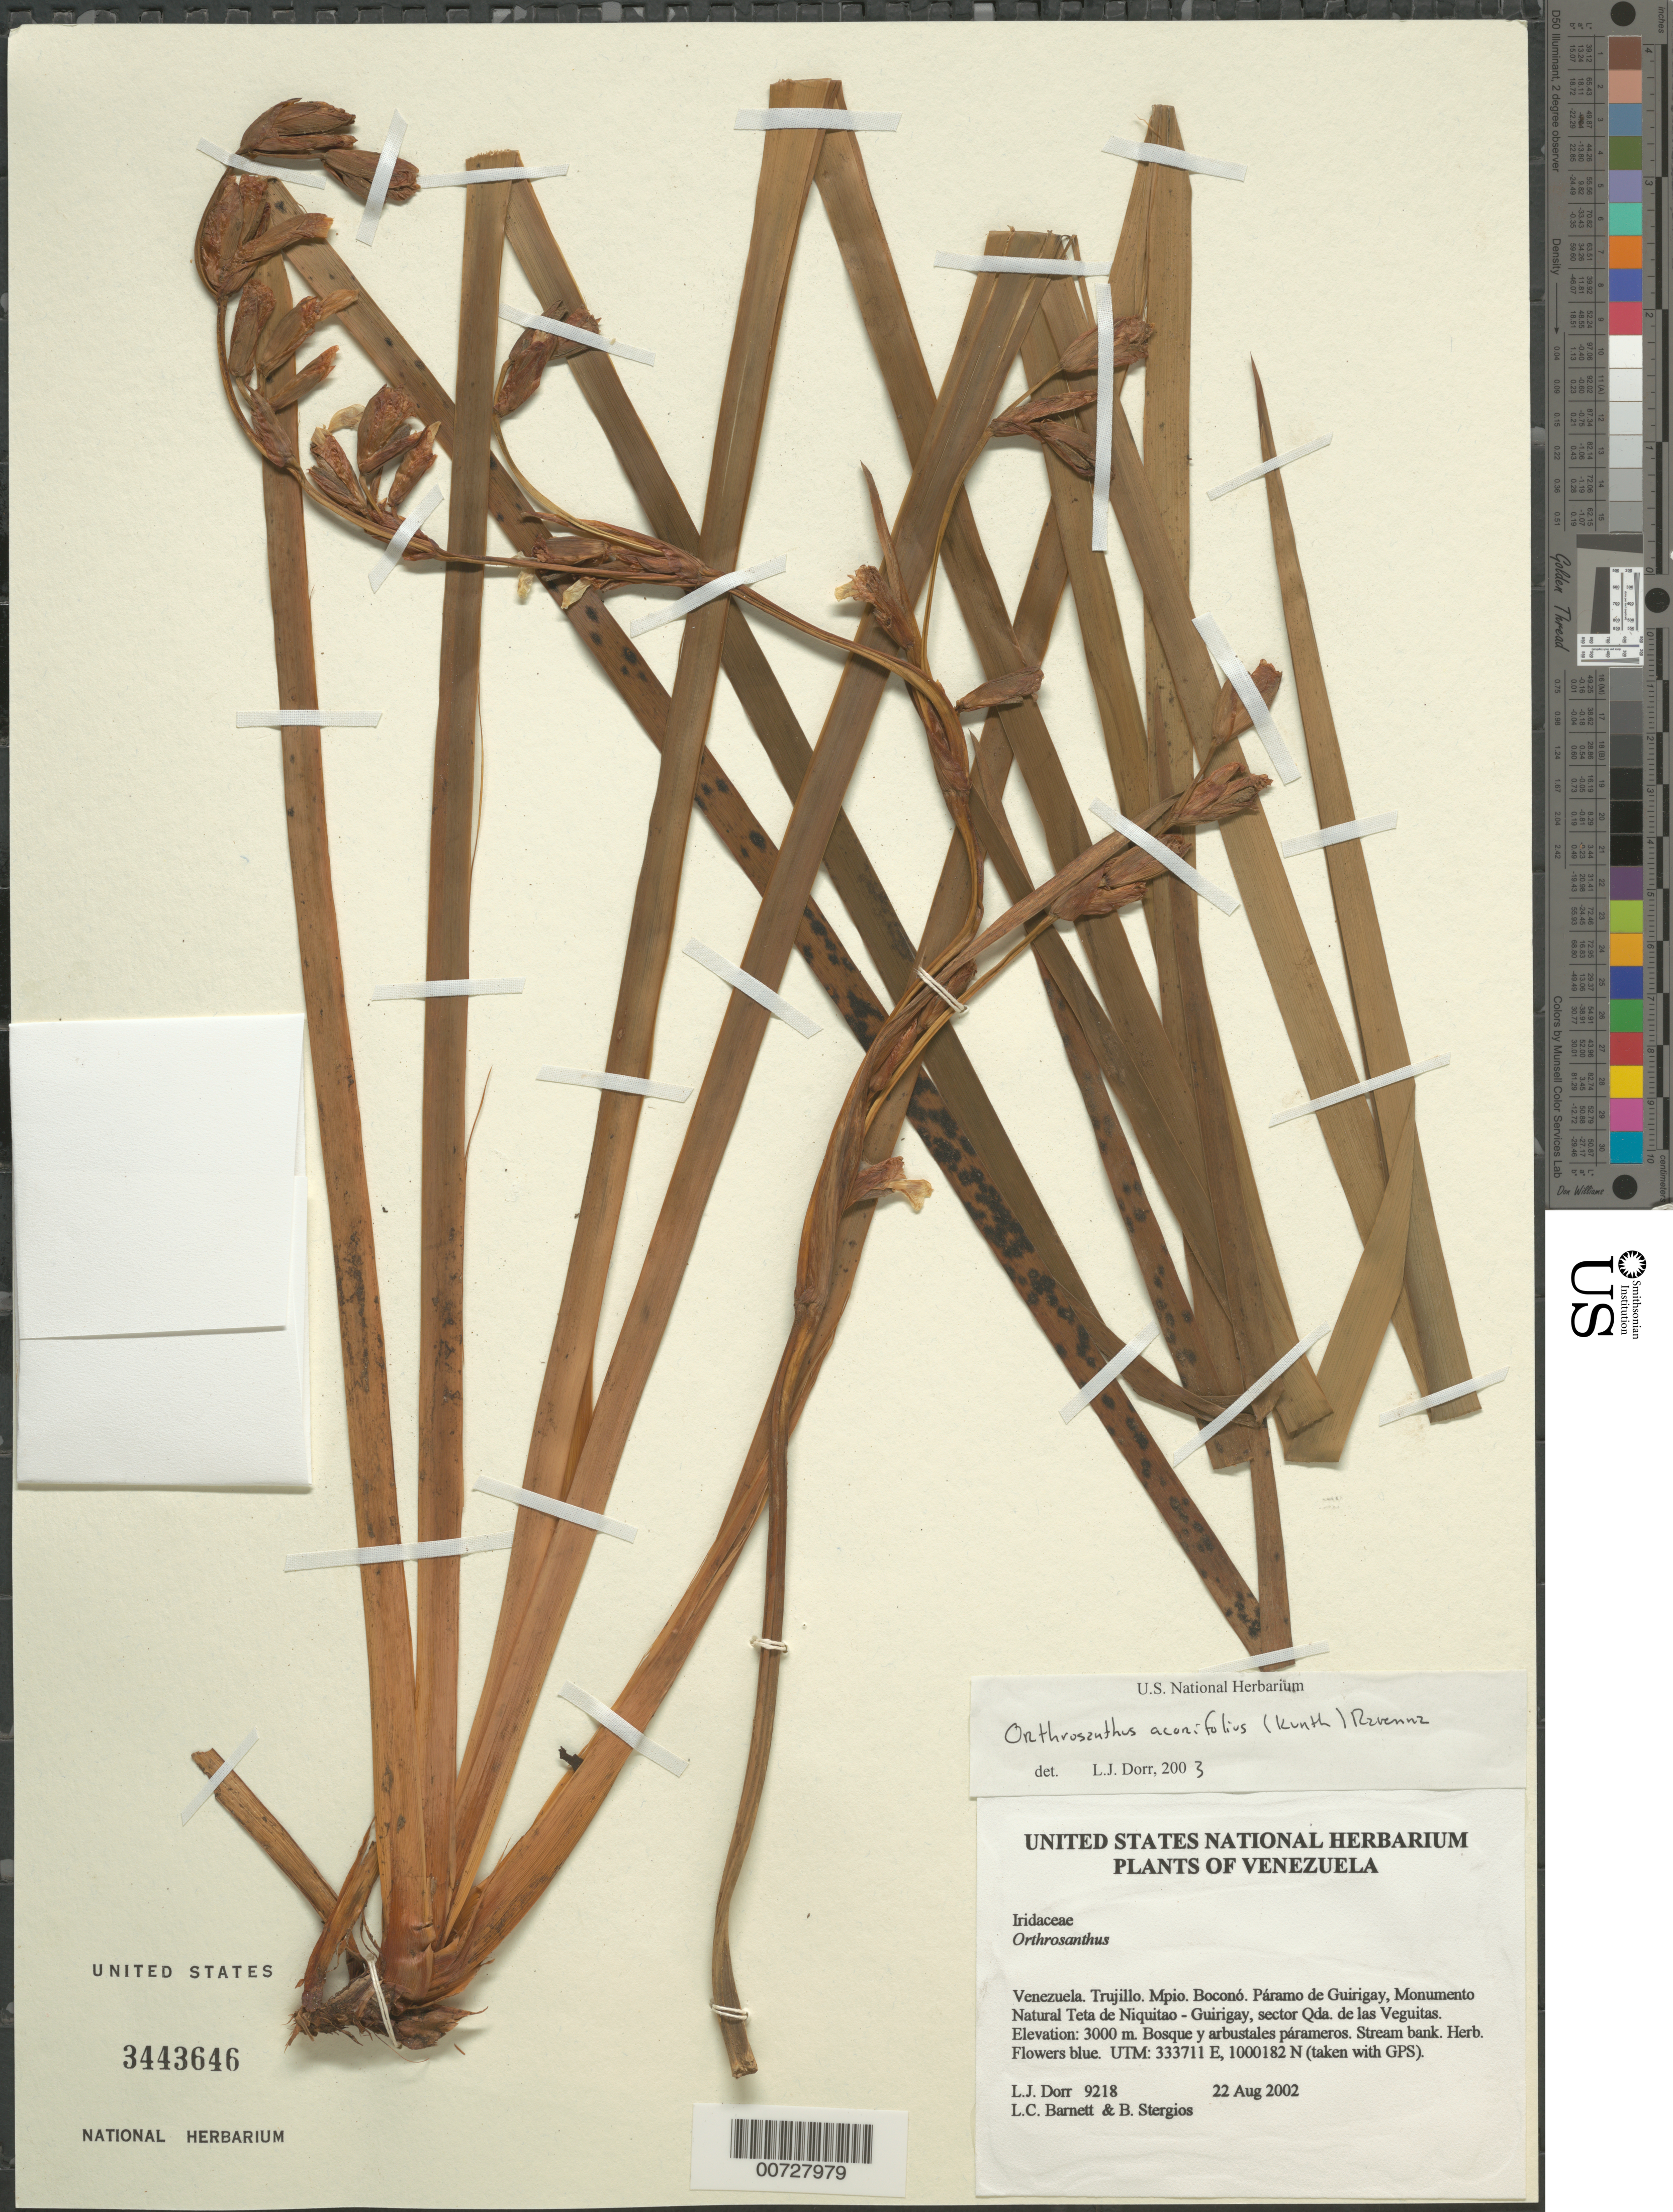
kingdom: Plantae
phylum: Tracheophyta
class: Liliopsida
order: Asparagales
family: Iridaceae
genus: Orthrosanthus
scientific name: Orthrosanthus acorifolius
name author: (Kunth) Ravenna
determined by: Dorr, L. J., (BOT), Smithsonian Institution - National Museum of Natural History (UNITED STATES)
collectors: L. J. Dorr, L. C. Barnett & B. G. Stergios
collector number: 9218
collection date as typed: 22 Aug 2002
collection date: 2002-08-22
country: Venezuela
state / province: Trujillo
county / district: Boconó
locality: Páramo de Guirigay, Monumento Natural Teta de Niquitao - Guirigay, sector Las Veguitas.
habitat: Bosque y arbustales párameros. Stream bank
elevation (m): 3000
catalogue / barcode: US 3443646